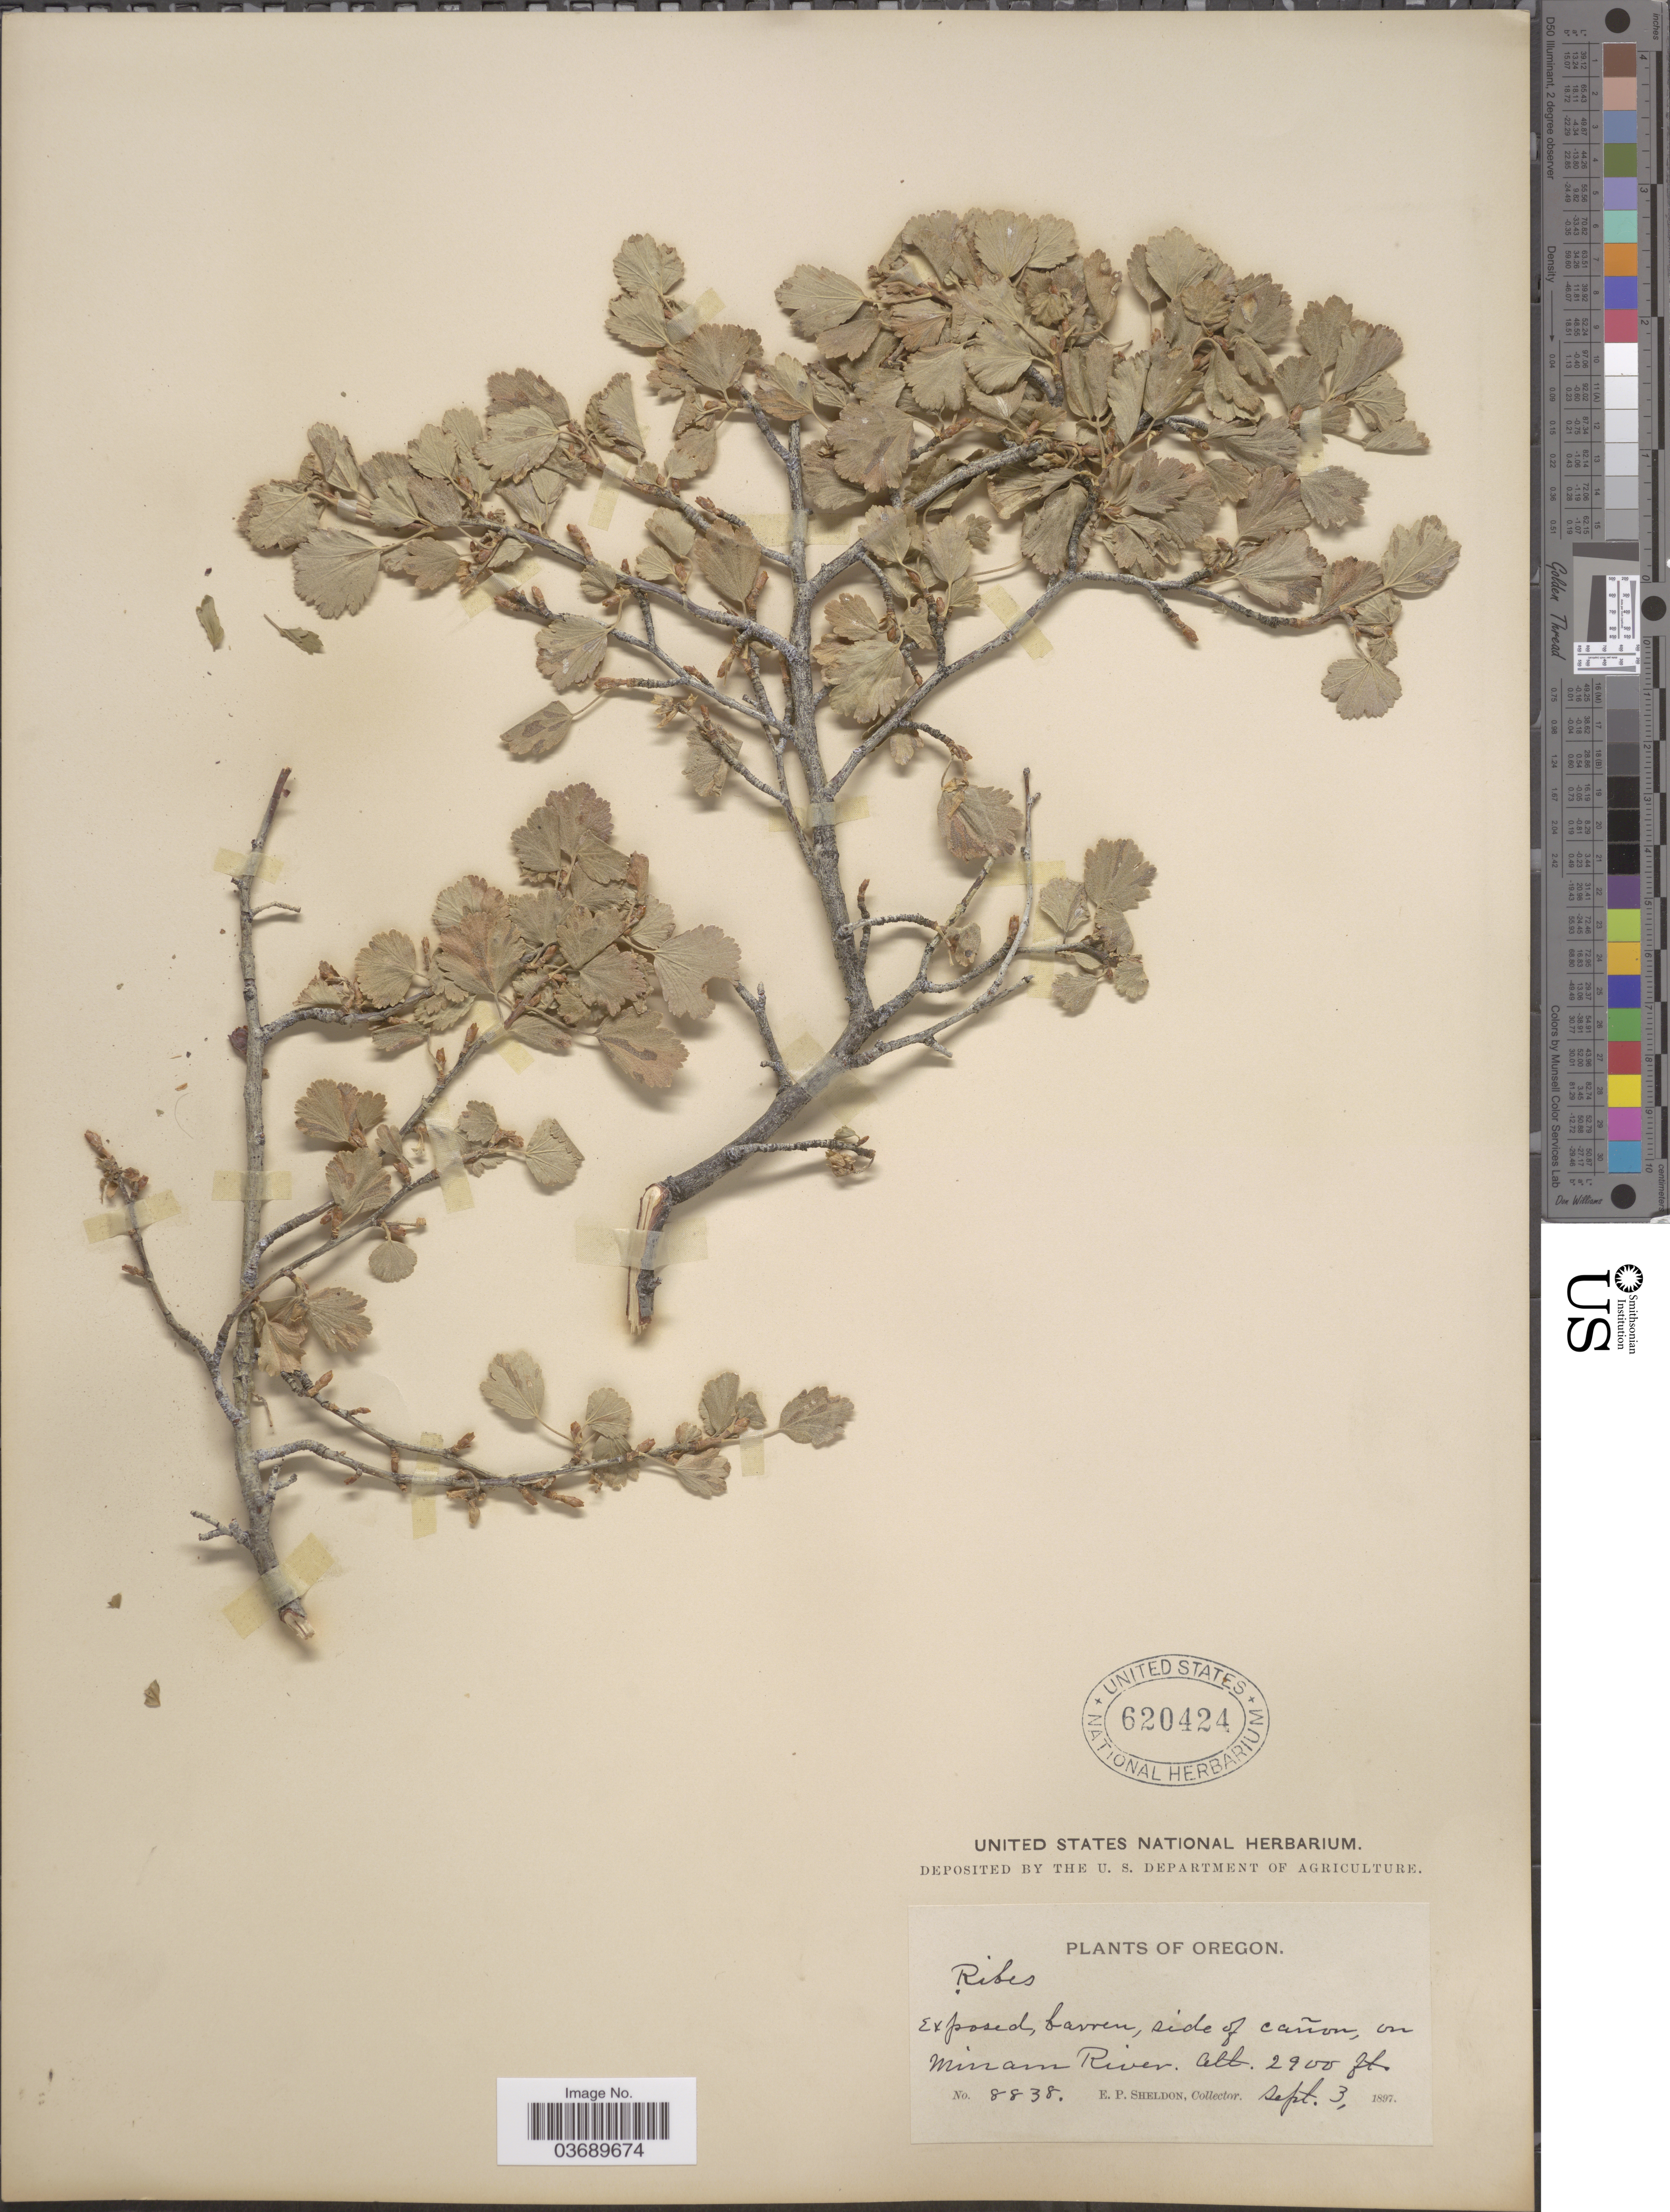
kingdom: Plantae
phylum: Tracheophyta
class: Magnoliopsida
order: Saxifragales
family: Grossulariaceae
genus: Ribes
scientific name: Ribes sp.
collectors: E. P. Sheldon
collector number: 8838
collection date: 1897-09-03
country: United States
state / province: Oregon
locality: Exposed, barren, side of cañon, on Minam River.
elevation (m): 884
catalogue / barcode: US 620424